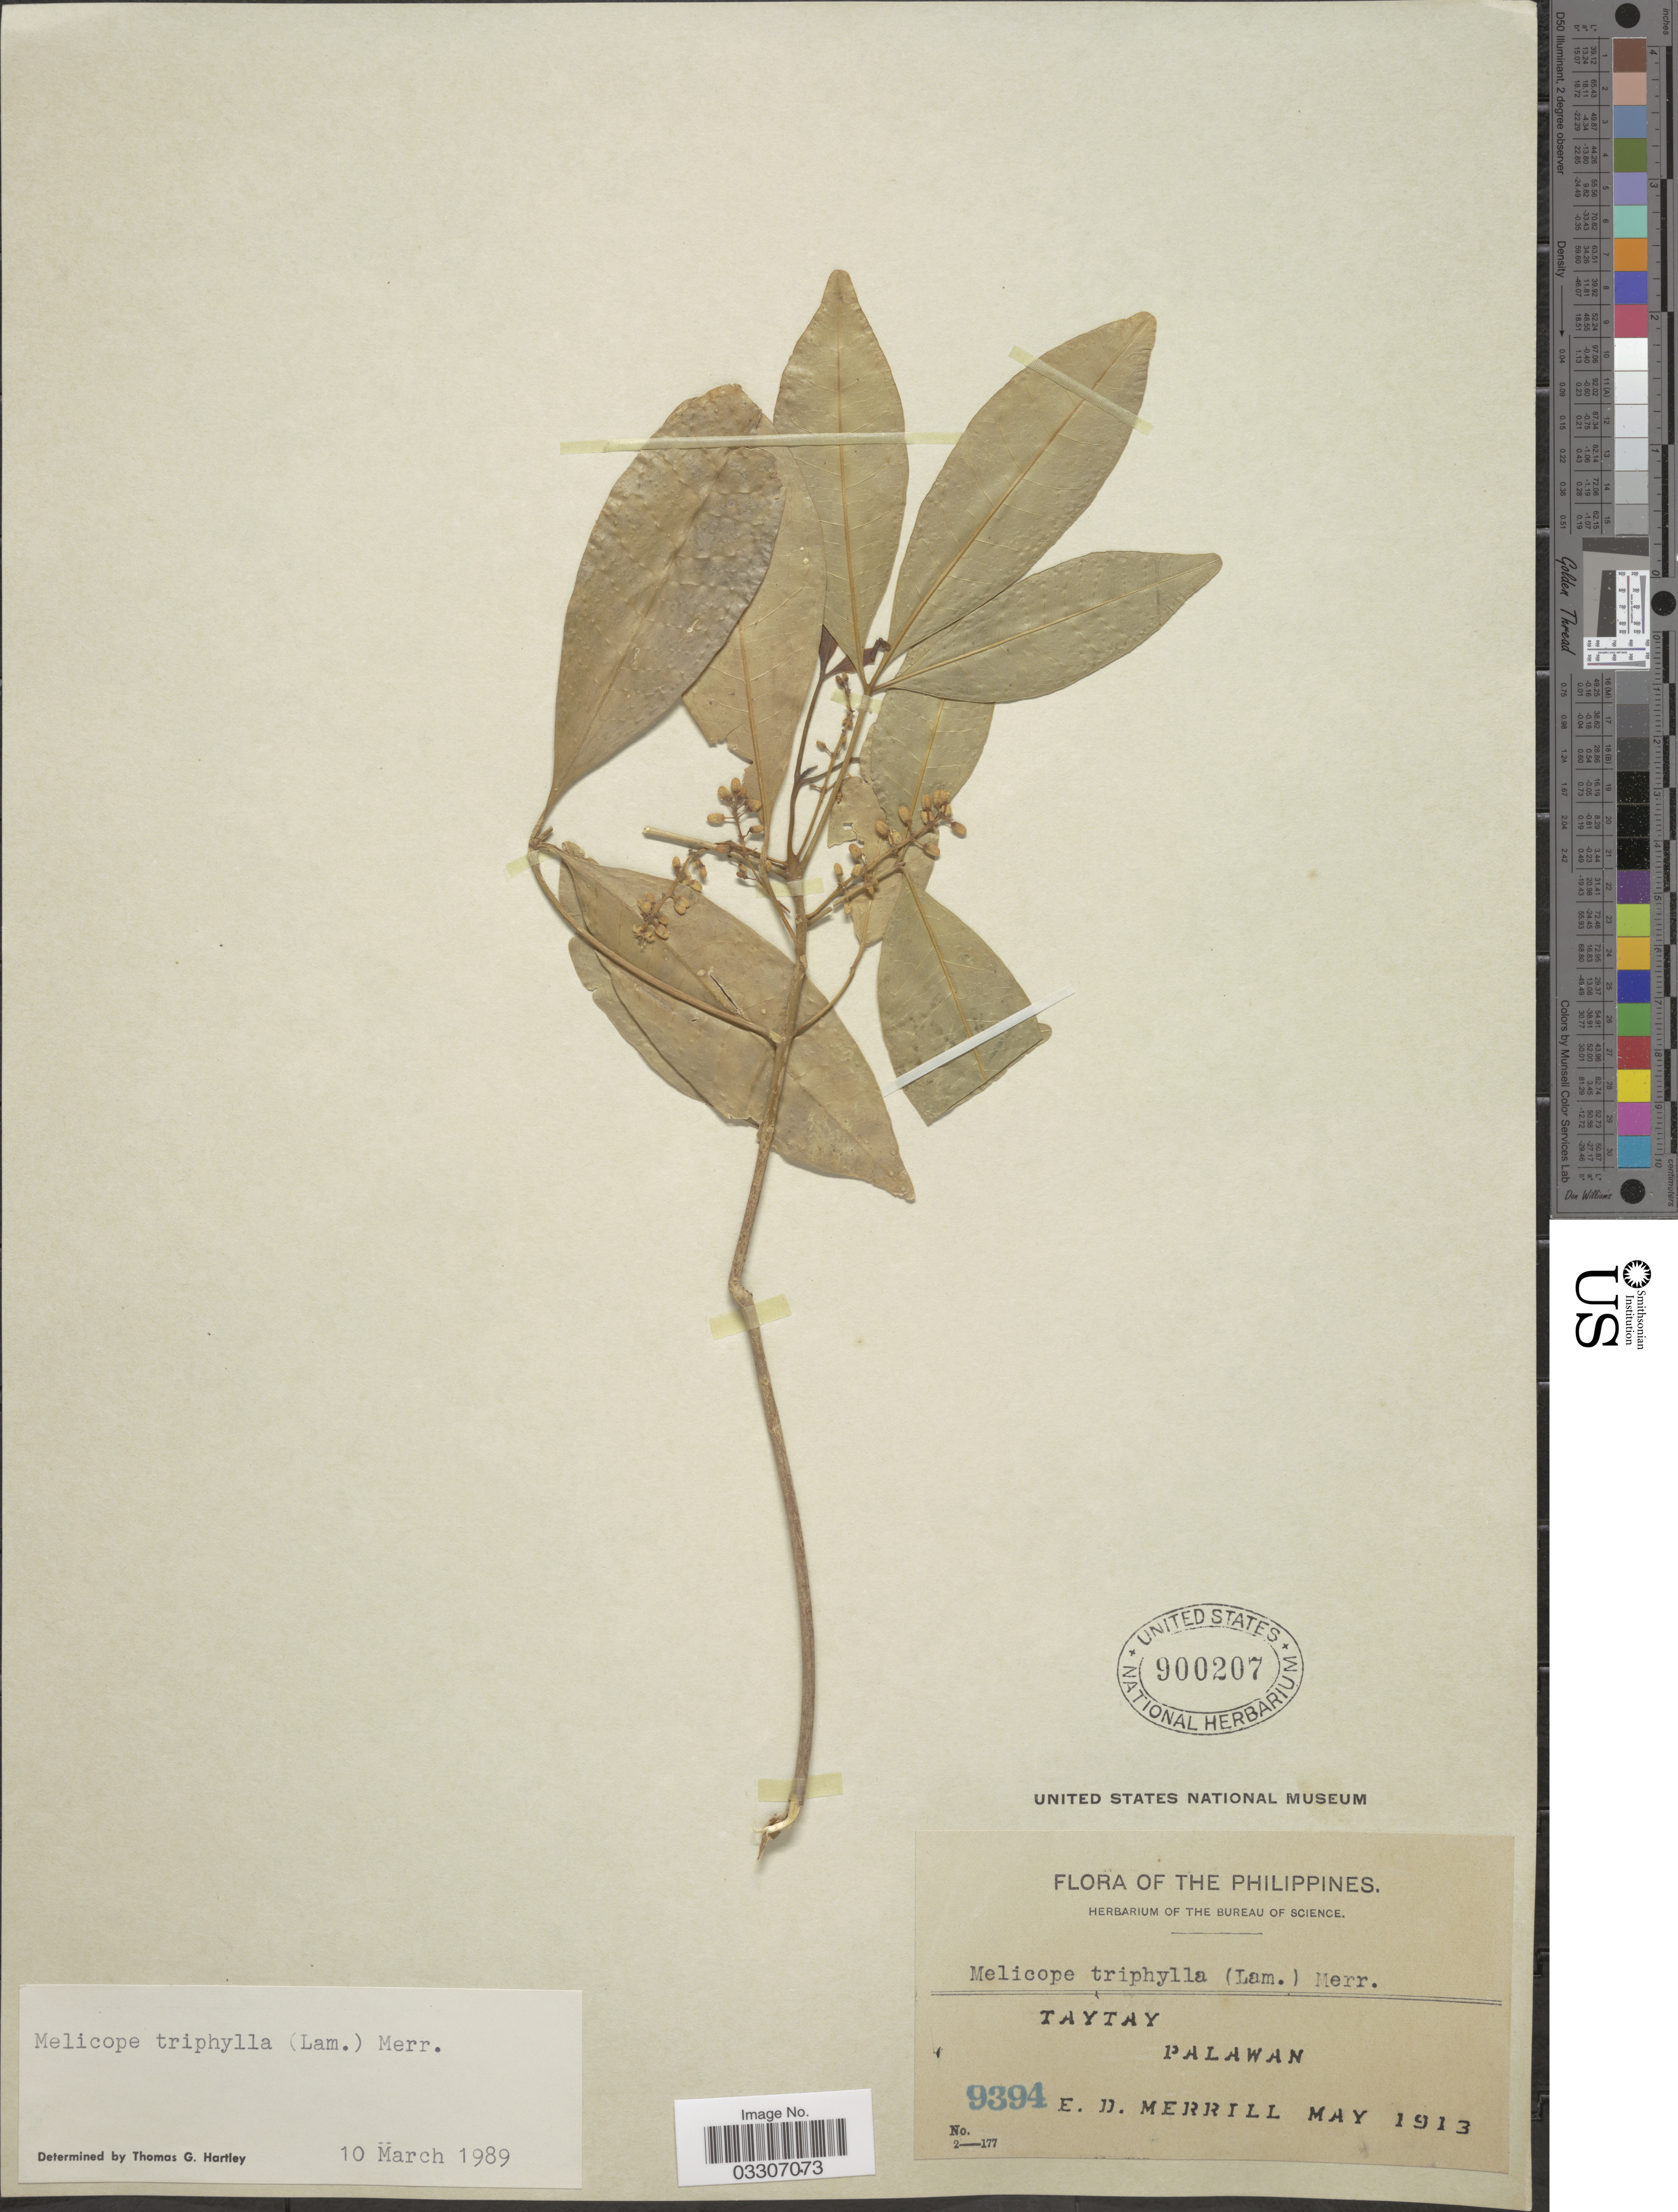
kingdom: Plantae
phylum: Tracheophyta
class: Magnoliopsida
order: Sapindales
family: Rutaceae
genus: Melicope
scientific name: Melicope triphylla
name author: (Lam.) Merr.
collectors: E. D. Merrill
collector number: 9394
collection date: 1913-05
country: Philippines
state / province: Mimaropa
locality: Taytay Palawan.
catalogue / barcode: US 900207